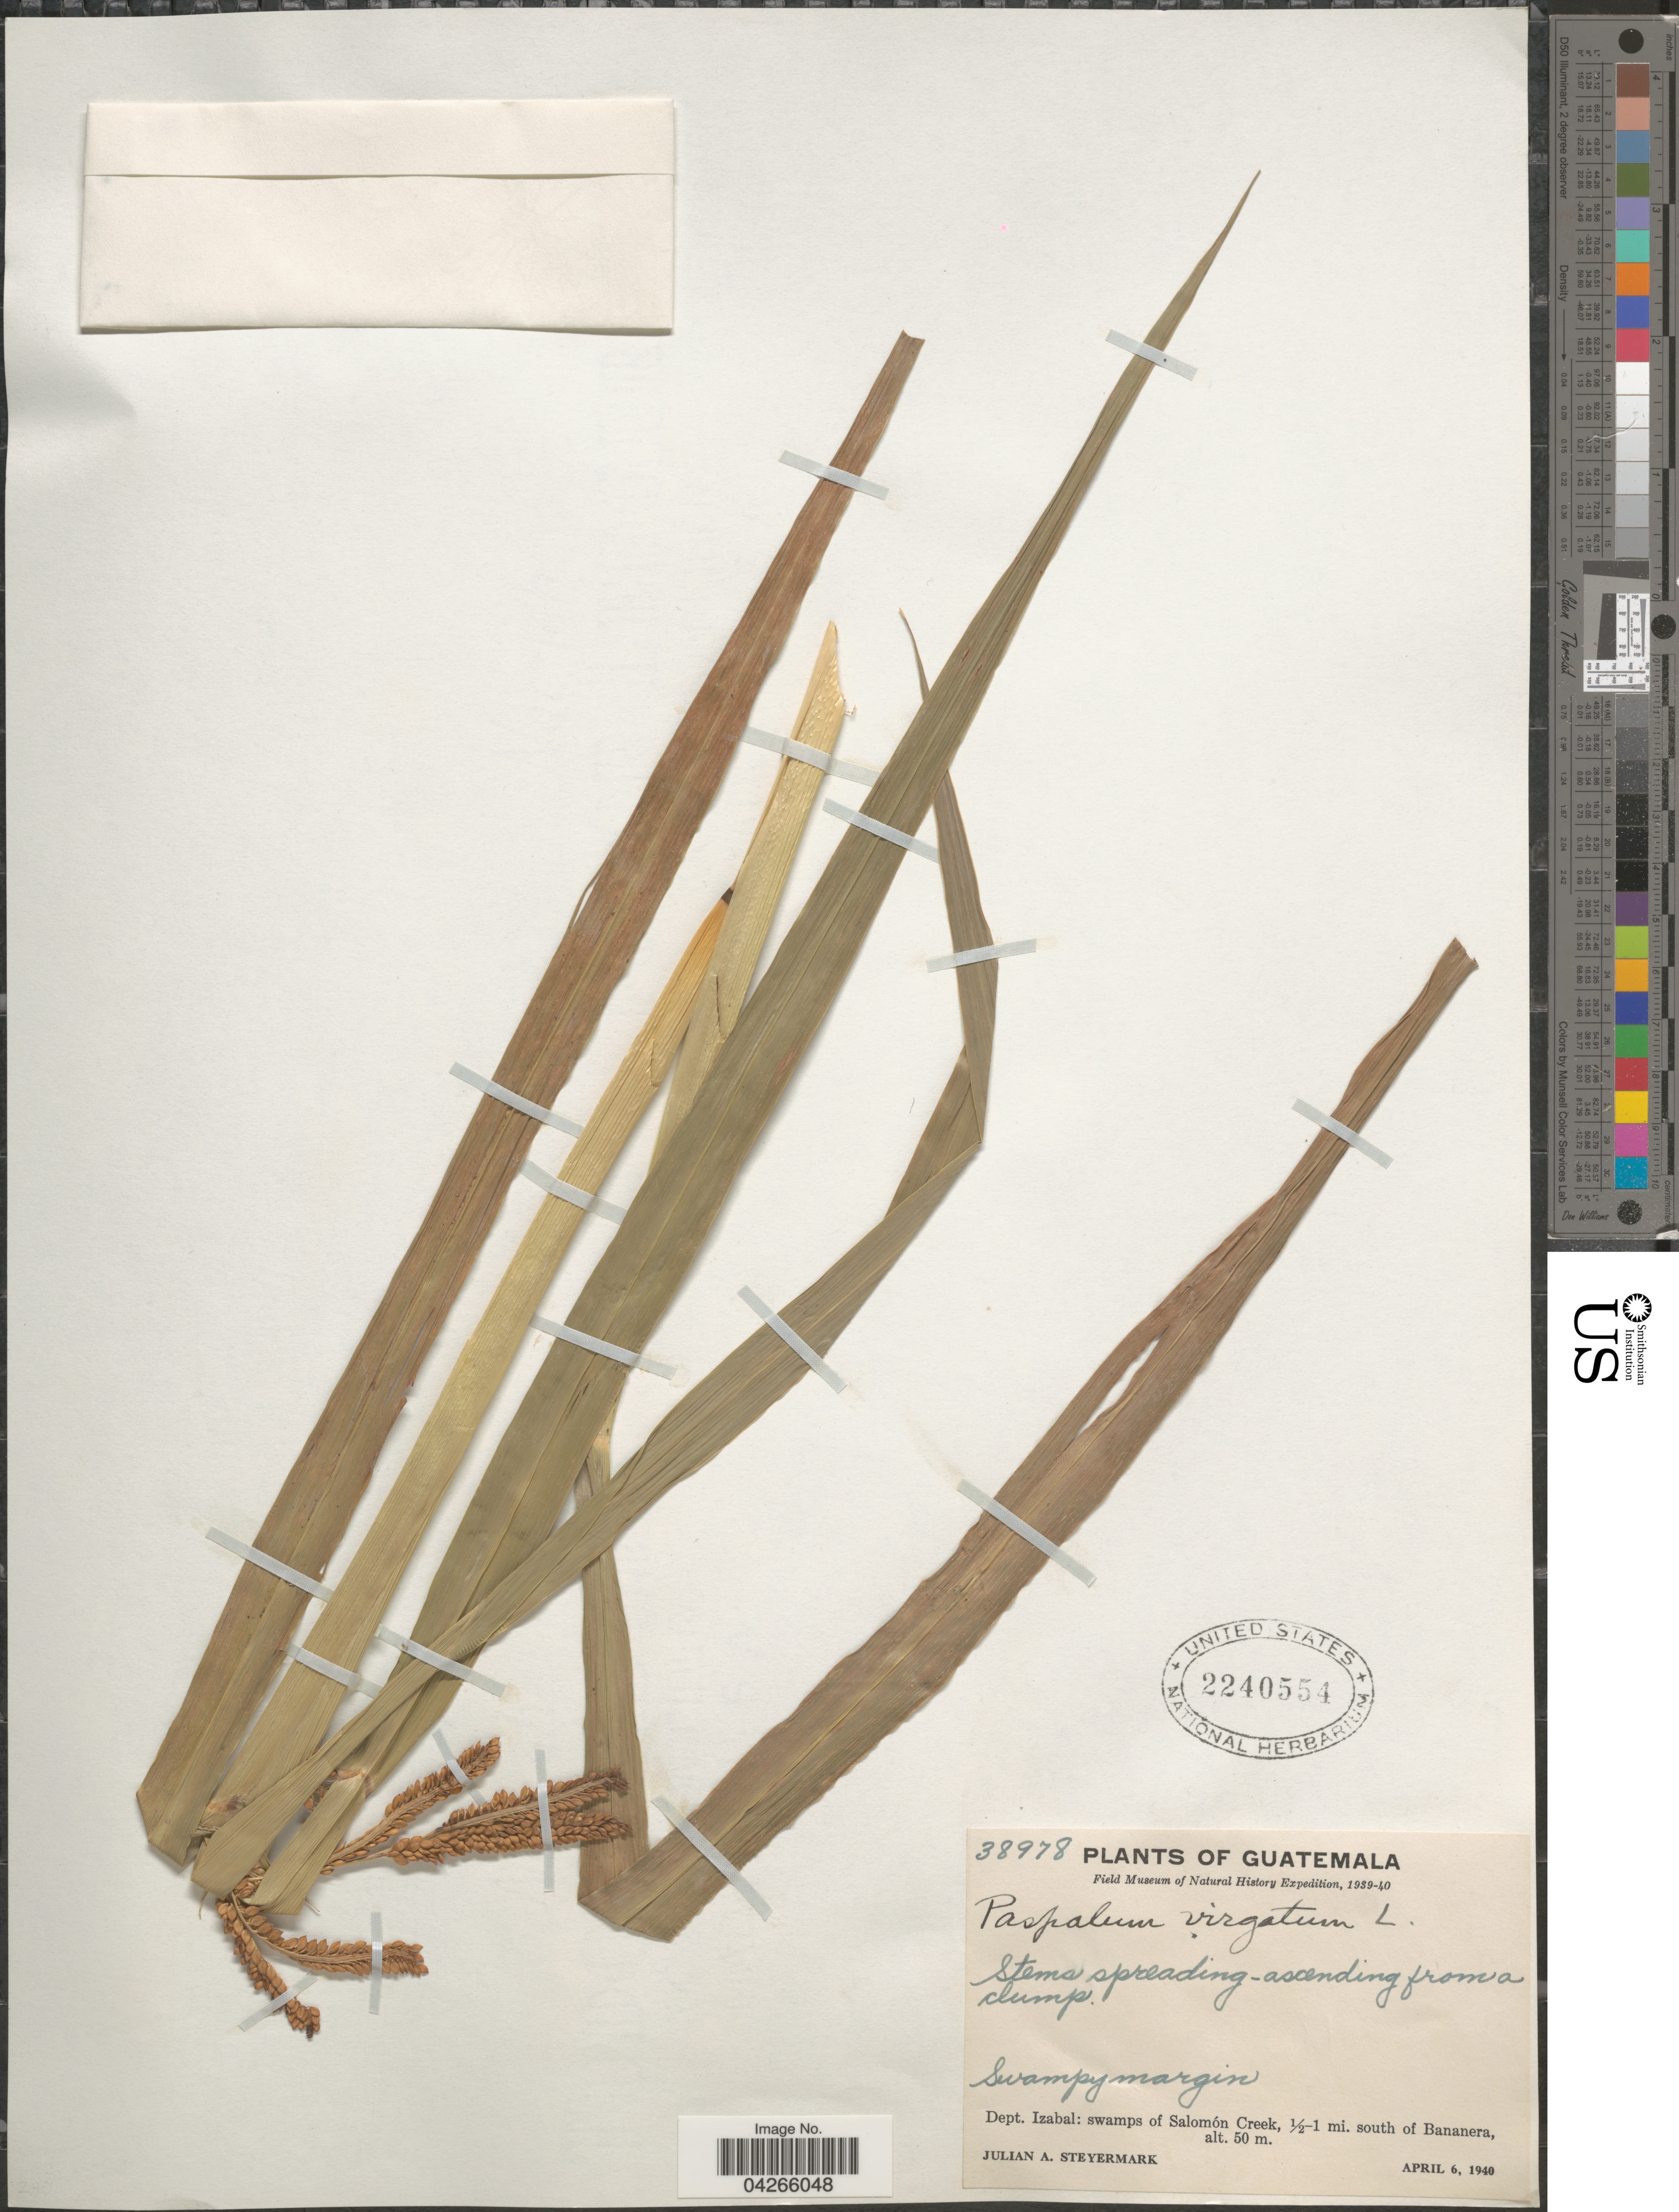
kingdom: Plantae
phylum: Tracheophyta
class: Liliopsida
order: Poales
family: Poaceae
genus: Paspalum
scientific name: Paspalum virgatum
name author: L.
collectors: J. Steyermark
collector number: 38978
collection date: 1940-04-06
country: Guatemala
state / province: Izabal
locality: Field Museum of Natural History Expedition, 1939-40. Swampy margin. Dept. Izabal: swamps of Salomón Creek, ½-1 mi. south of Bananera.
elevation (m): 50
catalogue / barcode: US 2240554